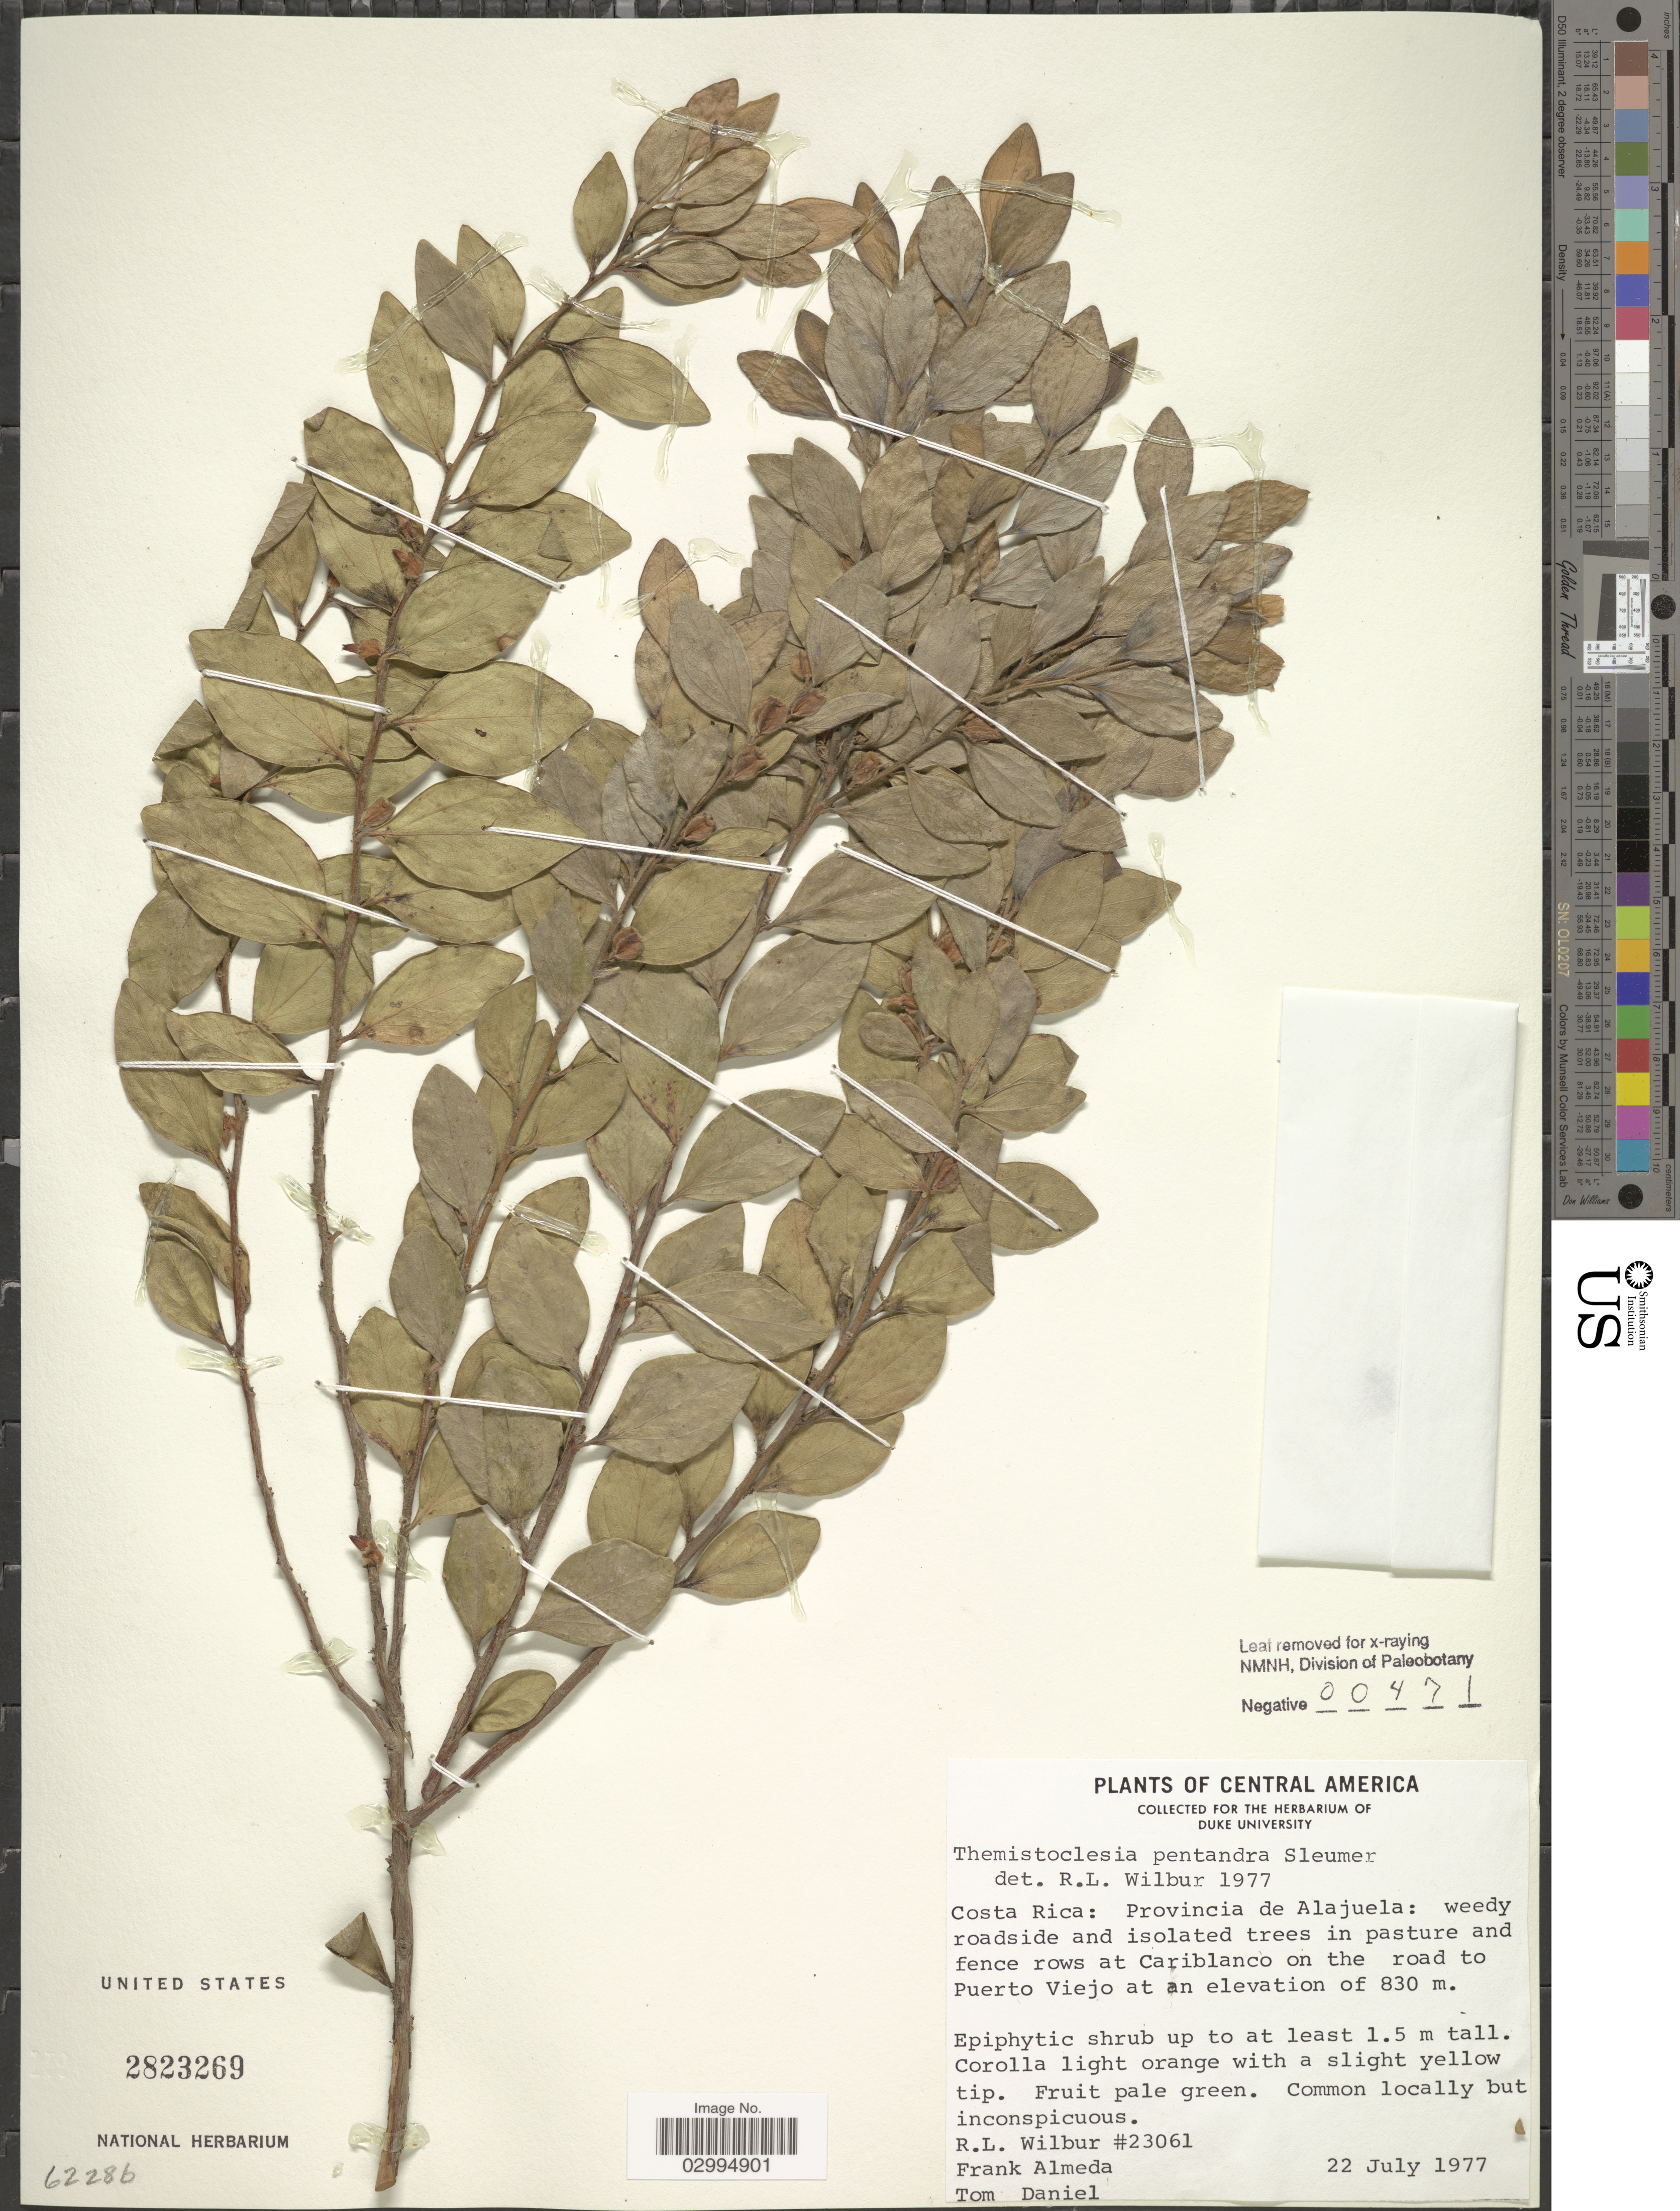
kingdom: Plantae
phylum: Tracheophyta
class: Magnoliopsida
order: Ericales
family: Ericaceae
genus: Themistoclesia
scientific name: Themistoclesia pentandra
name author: Sleumer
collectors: R. L. Wilbur, F. Almeda & T. Daniel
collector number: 23061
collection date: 1977-07-22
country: Costa Rica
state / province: Alajuela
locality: Weedy roadside and isolated trees in pasture and fence rows at Cariblanco on the road to Puerto Viejo.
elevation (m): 830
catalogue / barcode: US 2823269